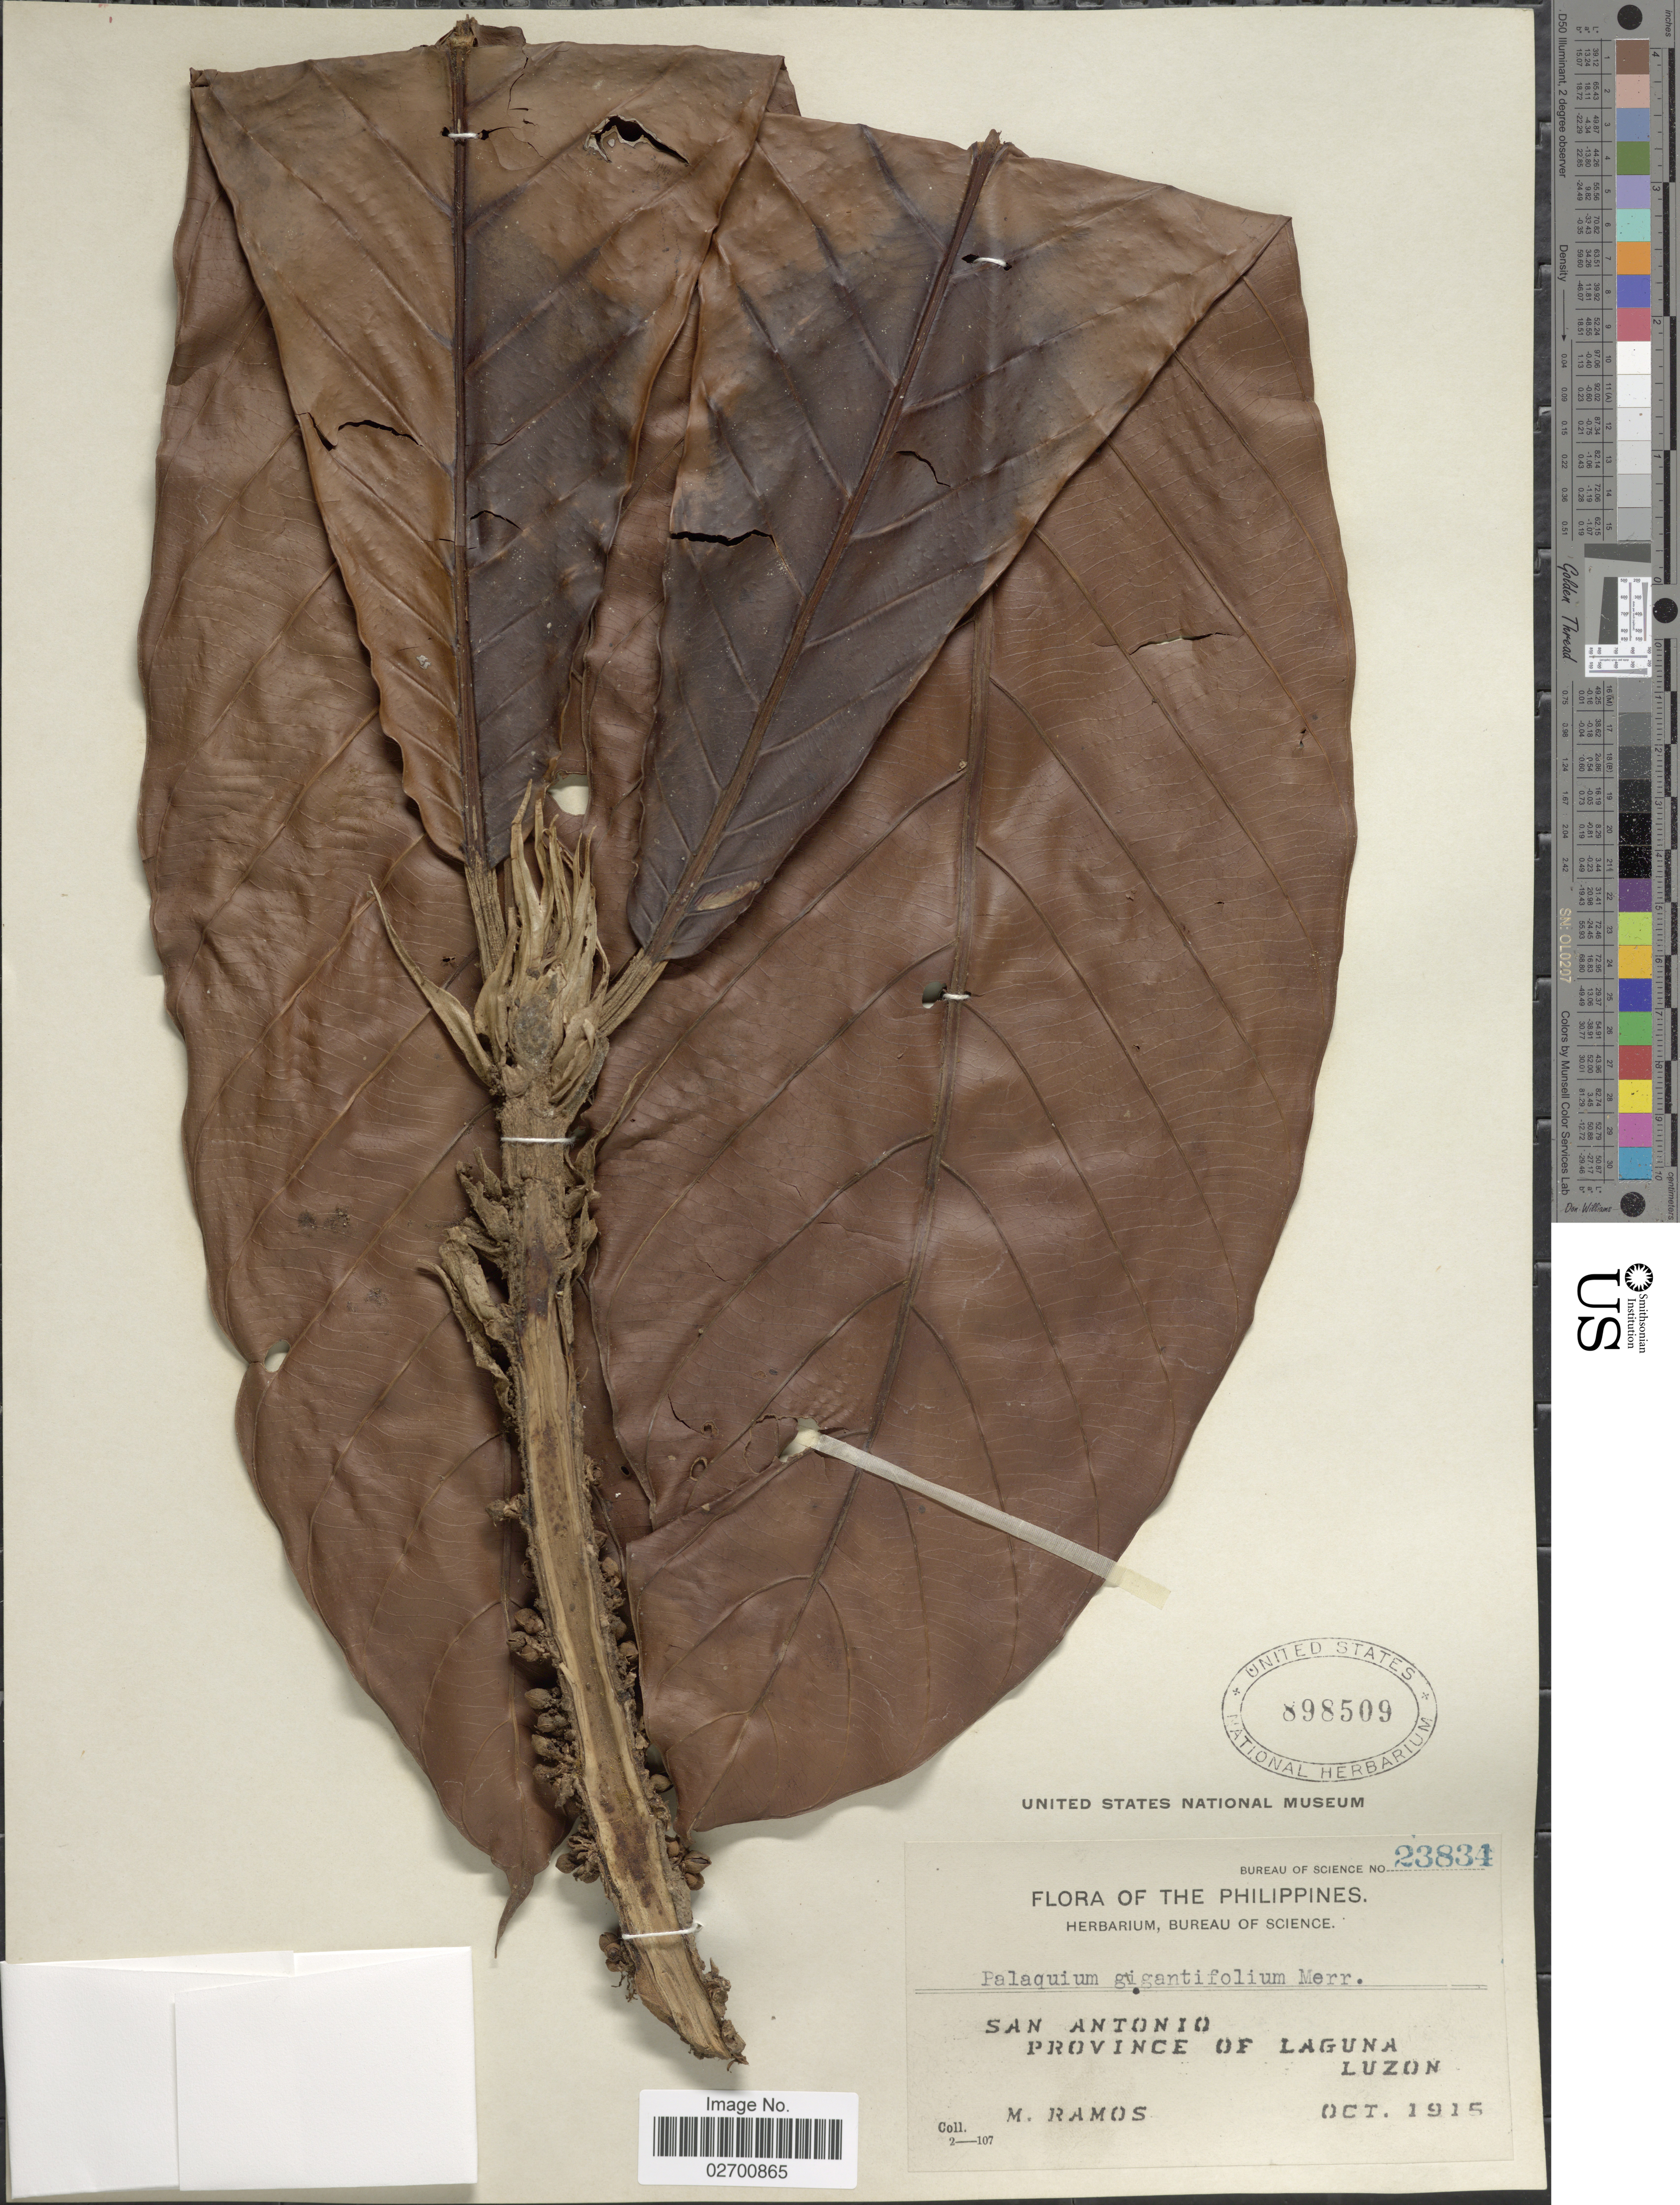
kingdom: Plantae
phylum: Tracheophyta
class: Magnoliopsida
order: Ericales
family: Sapotaceae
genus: Palaquium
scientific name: Palaquium gigantifolium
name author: Merr.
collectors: M. Ramos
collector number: Bureau of Science 23834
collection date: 1915-10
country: Philippines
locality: San Antonio. Province of Laguna, Luzon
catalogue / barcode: US 898509